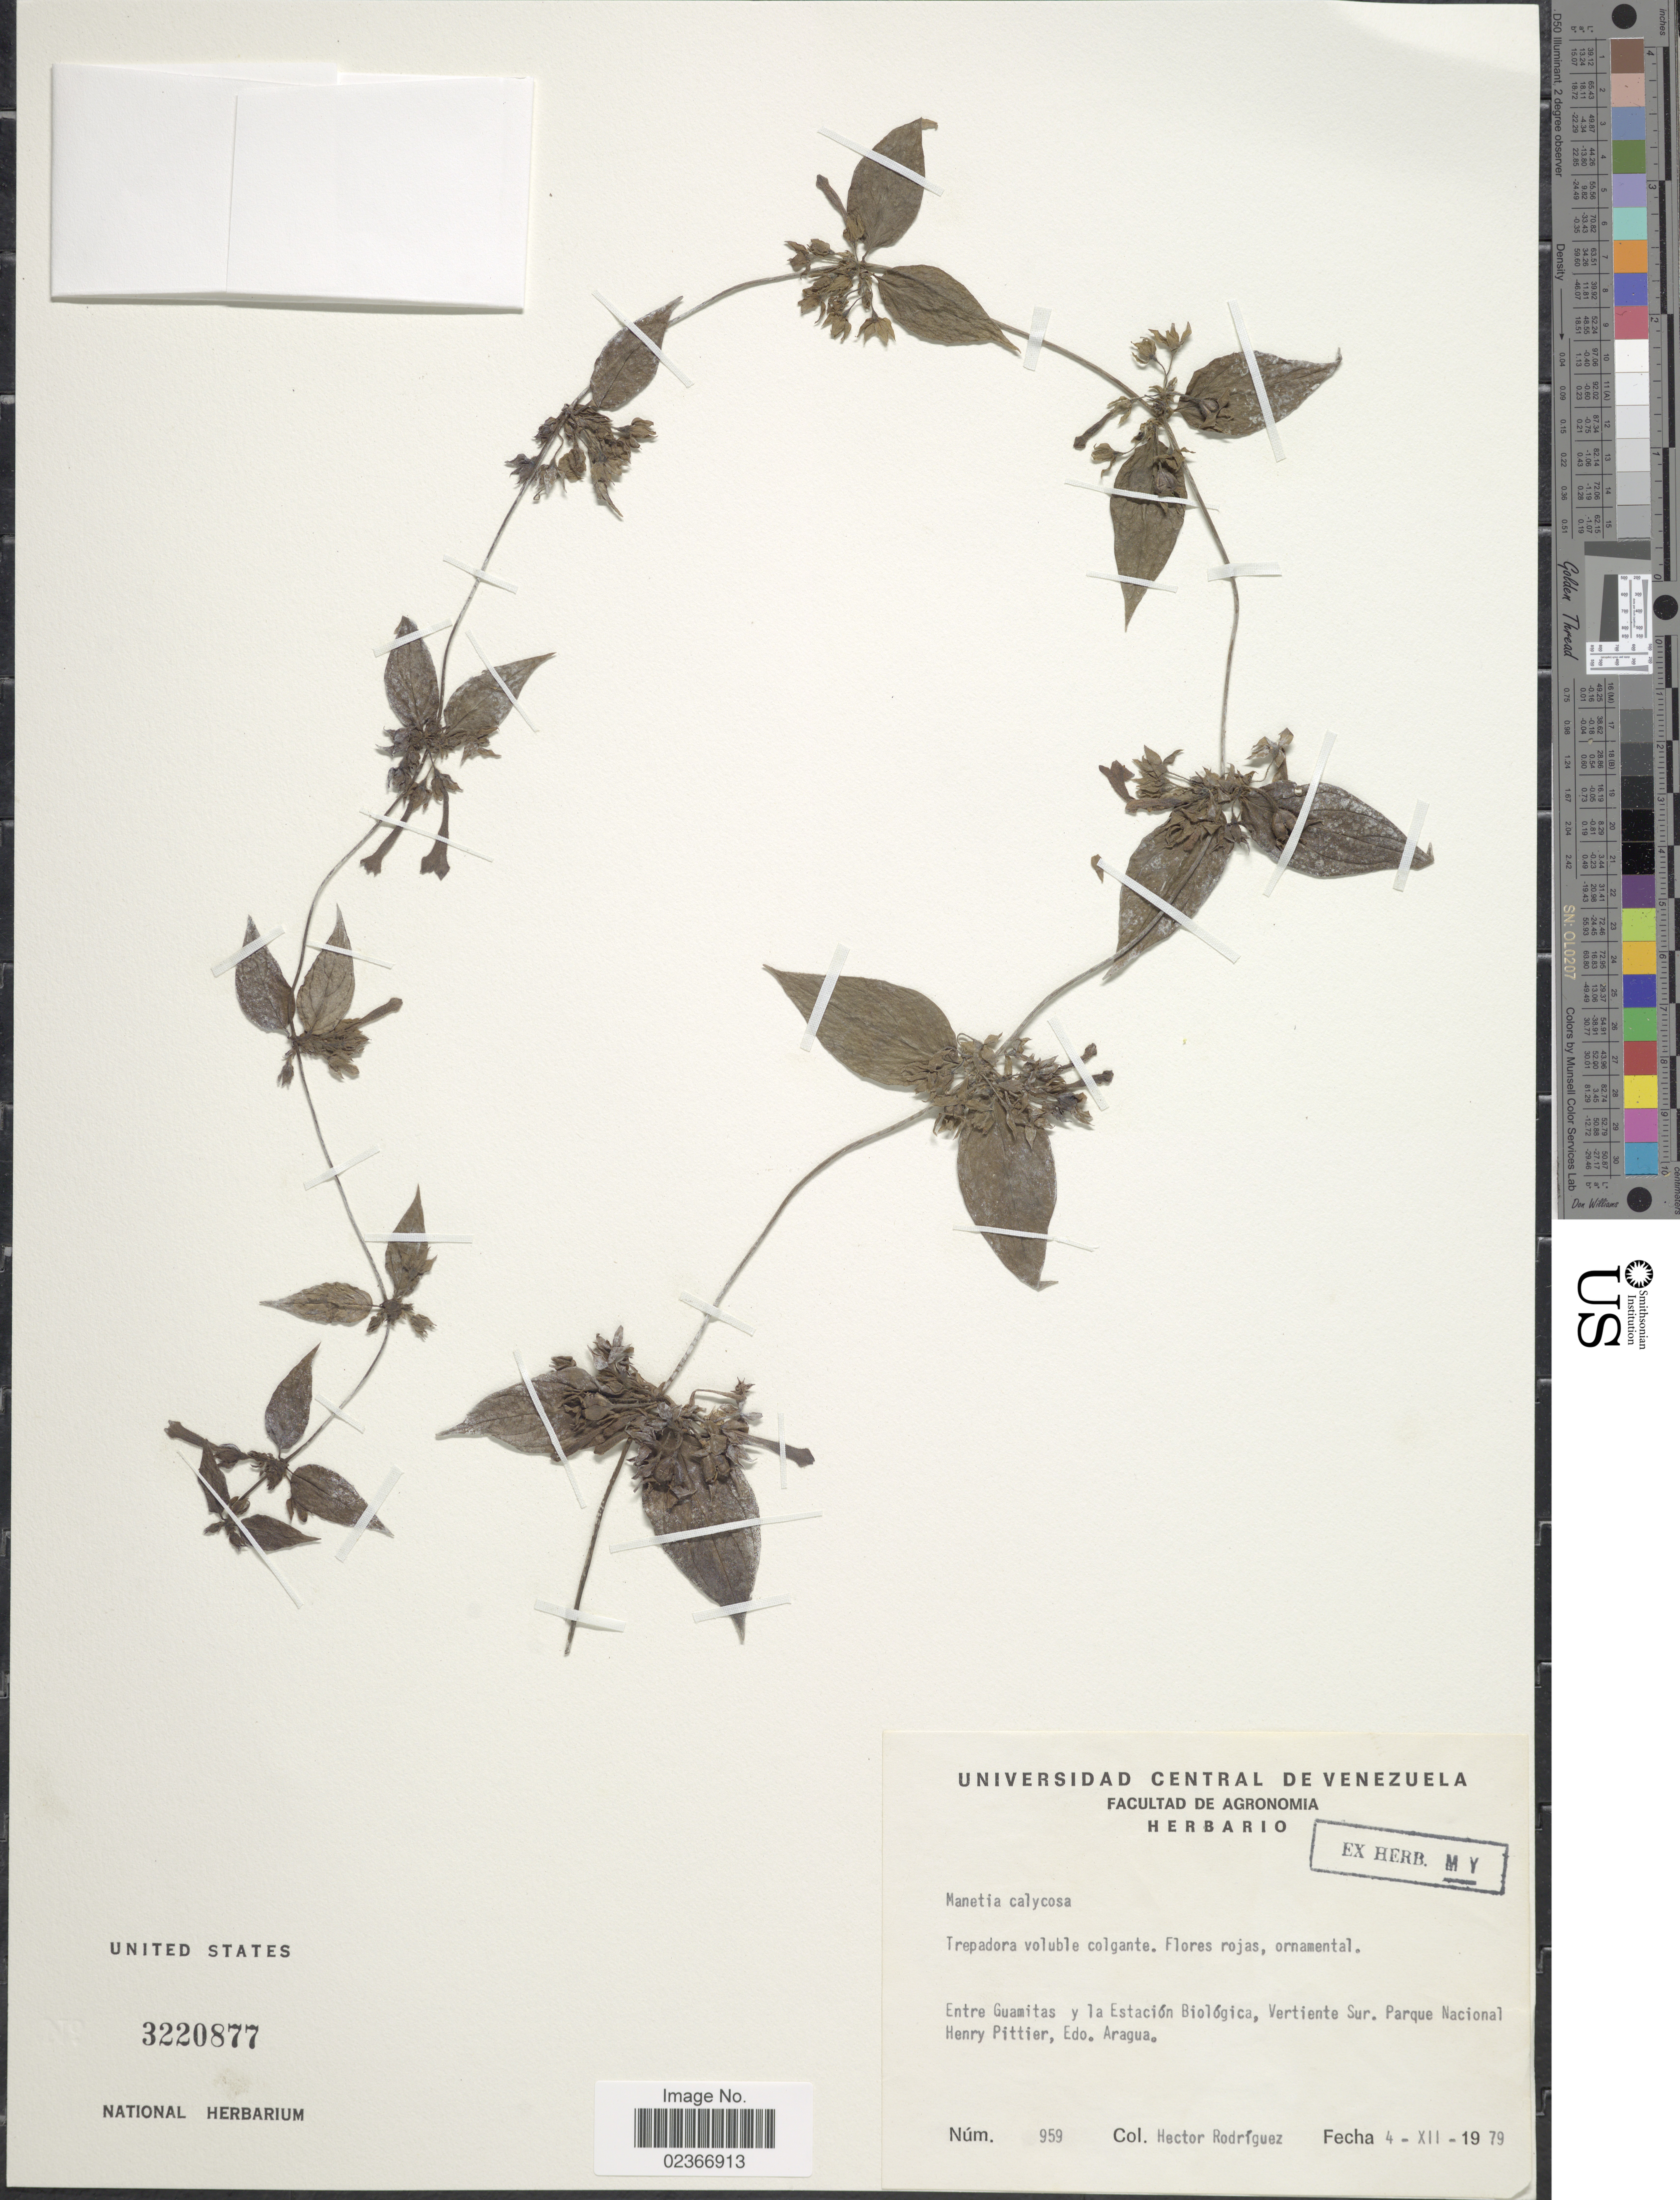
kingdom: Plantae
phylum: Tracheophyta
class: Magnoliopsida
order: Gentianales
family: Rubiaceae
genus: Manettia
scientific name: Manettia calycosa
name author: Griseb.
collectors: H. Rodríguez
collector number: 959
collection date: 1979-12-04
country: Venezuela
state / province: Aragua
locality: Entre Guamitas y la Estacion Biologica, Vertiente Sur. Parque Nacional Henry Pittier. Edo. Aragua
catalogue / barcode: US 3220877